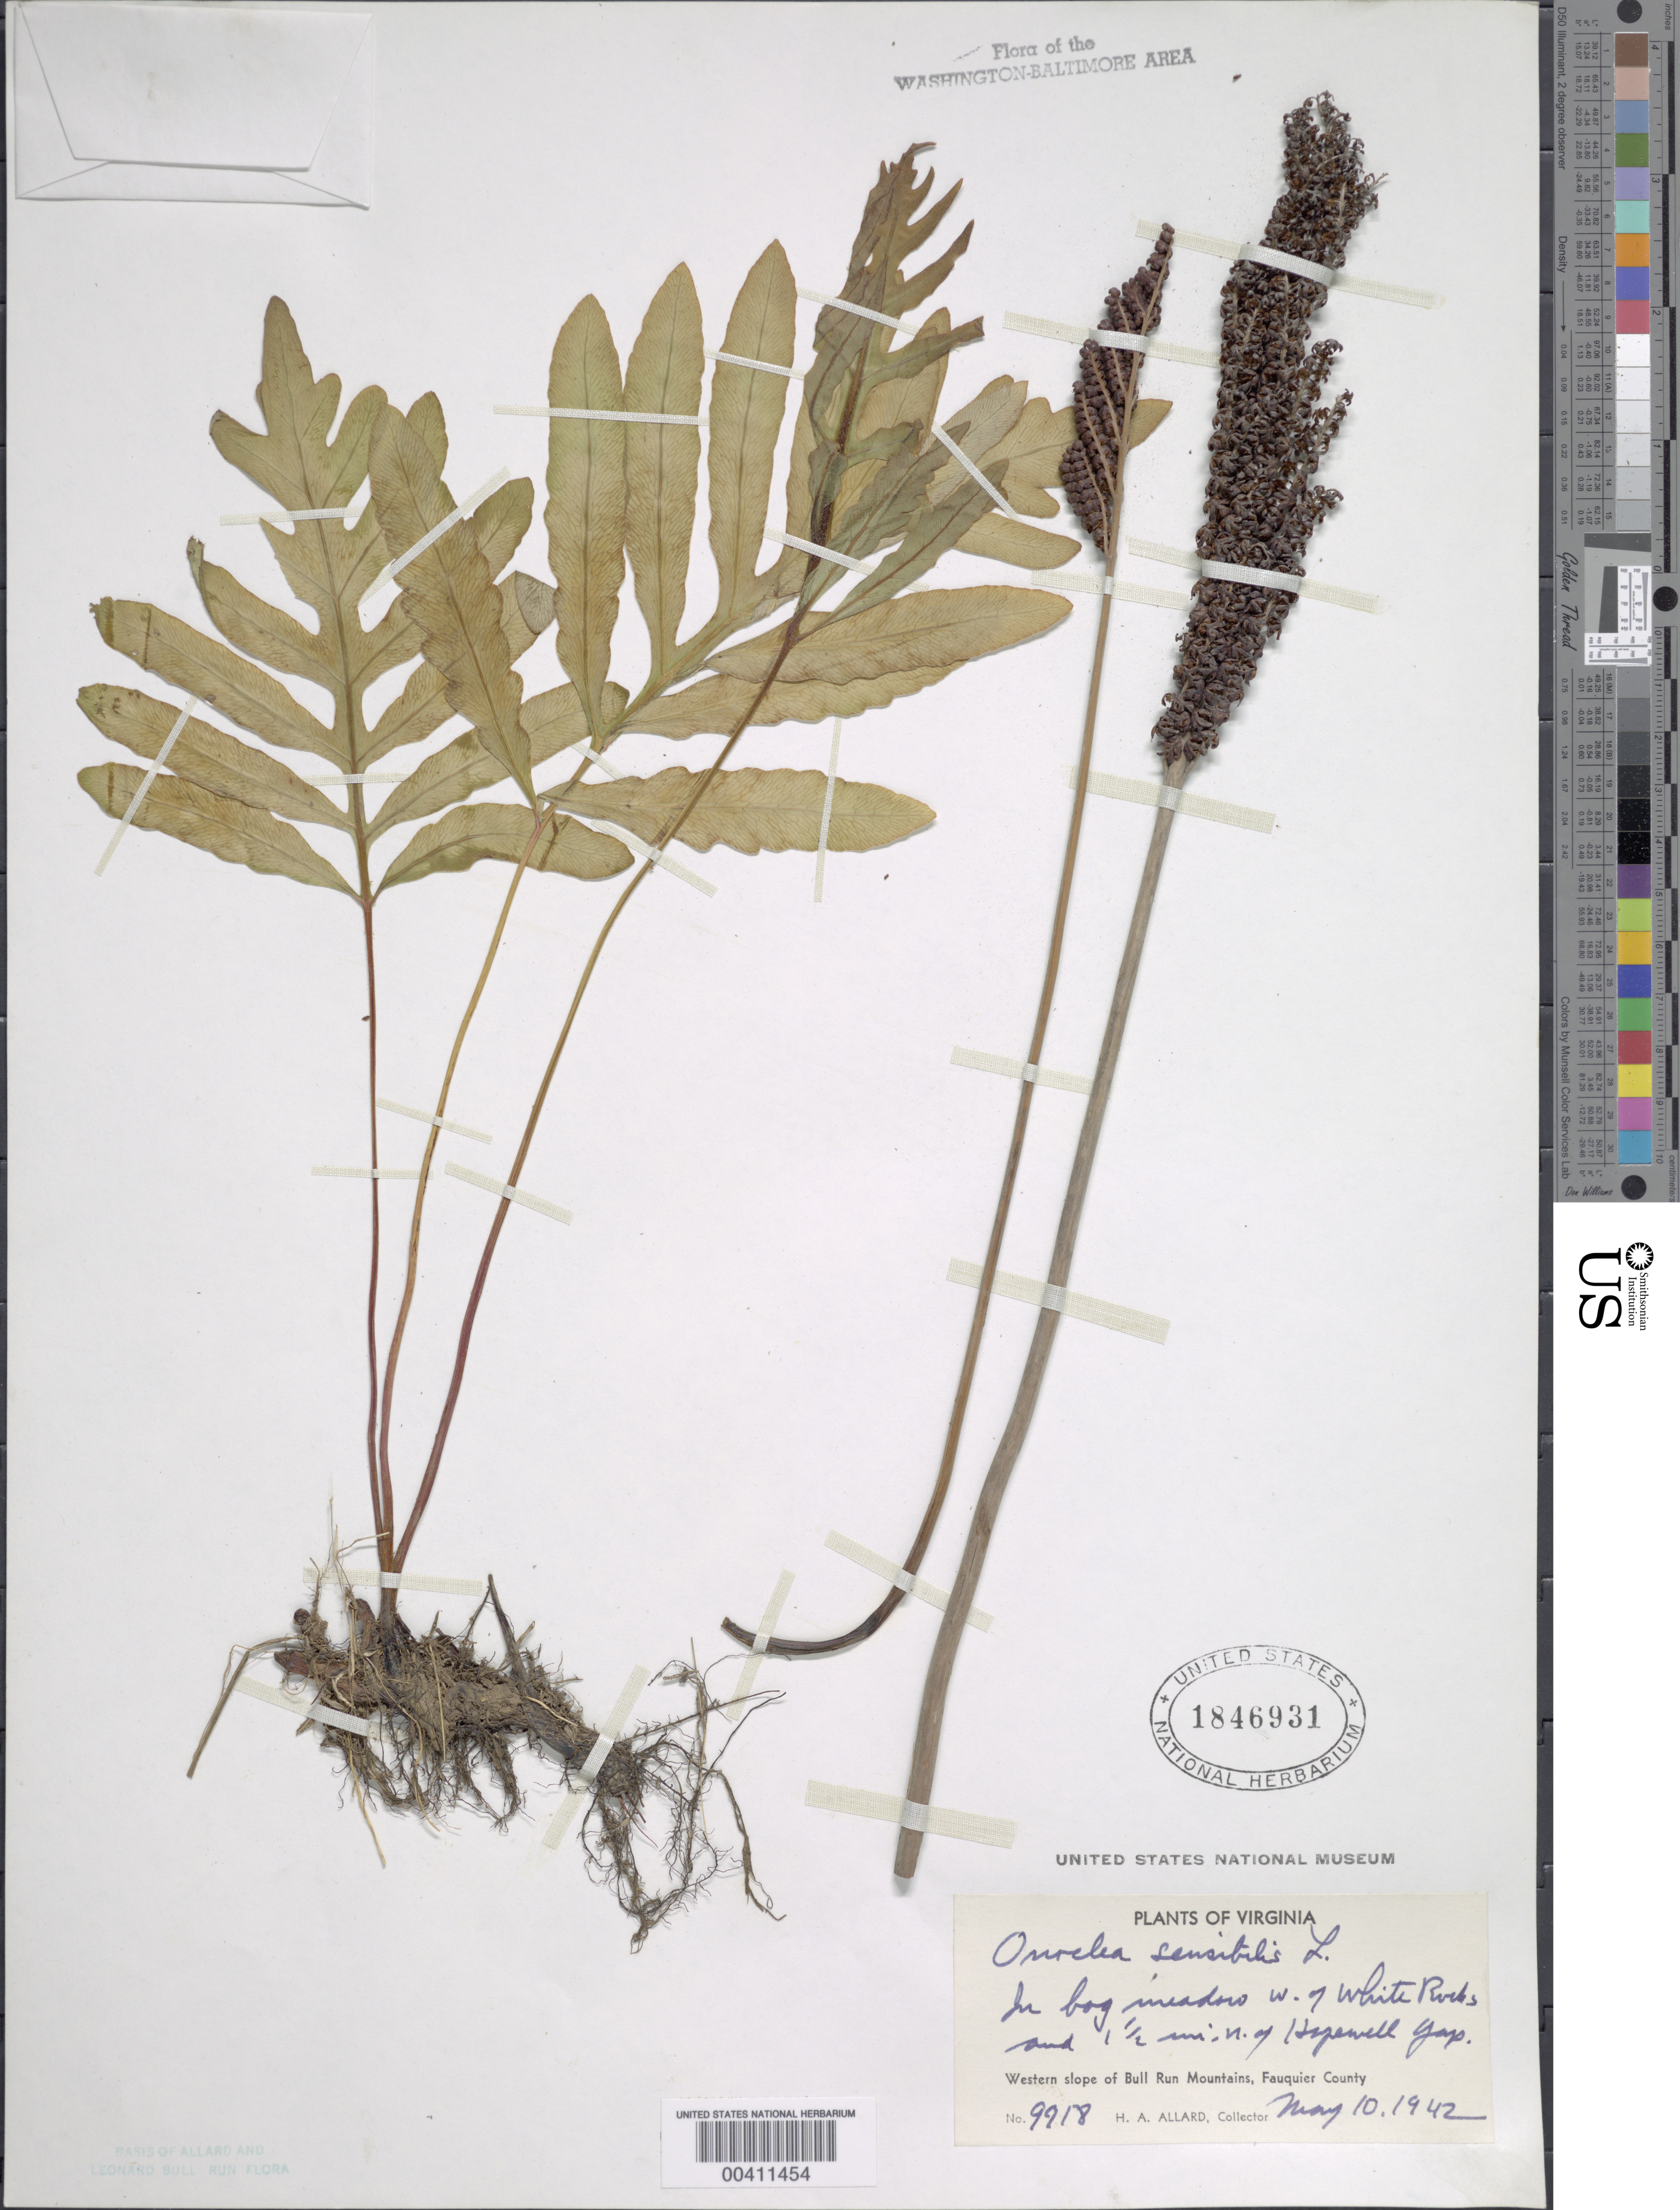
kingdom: Plantae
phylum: Tracheophyta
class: Polypodiopsida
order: Polypodiales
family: Onocleaceae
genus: Onoclea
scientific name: Onoclea sensibilis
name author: L.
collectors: H. A. Allard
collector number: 9918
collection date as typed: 10 May 1942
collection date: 1942-05-10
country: United States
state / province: Virginia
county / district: Fauquier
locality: North of Hopewell Gap, west of White Rocks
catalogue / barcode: US 1846931